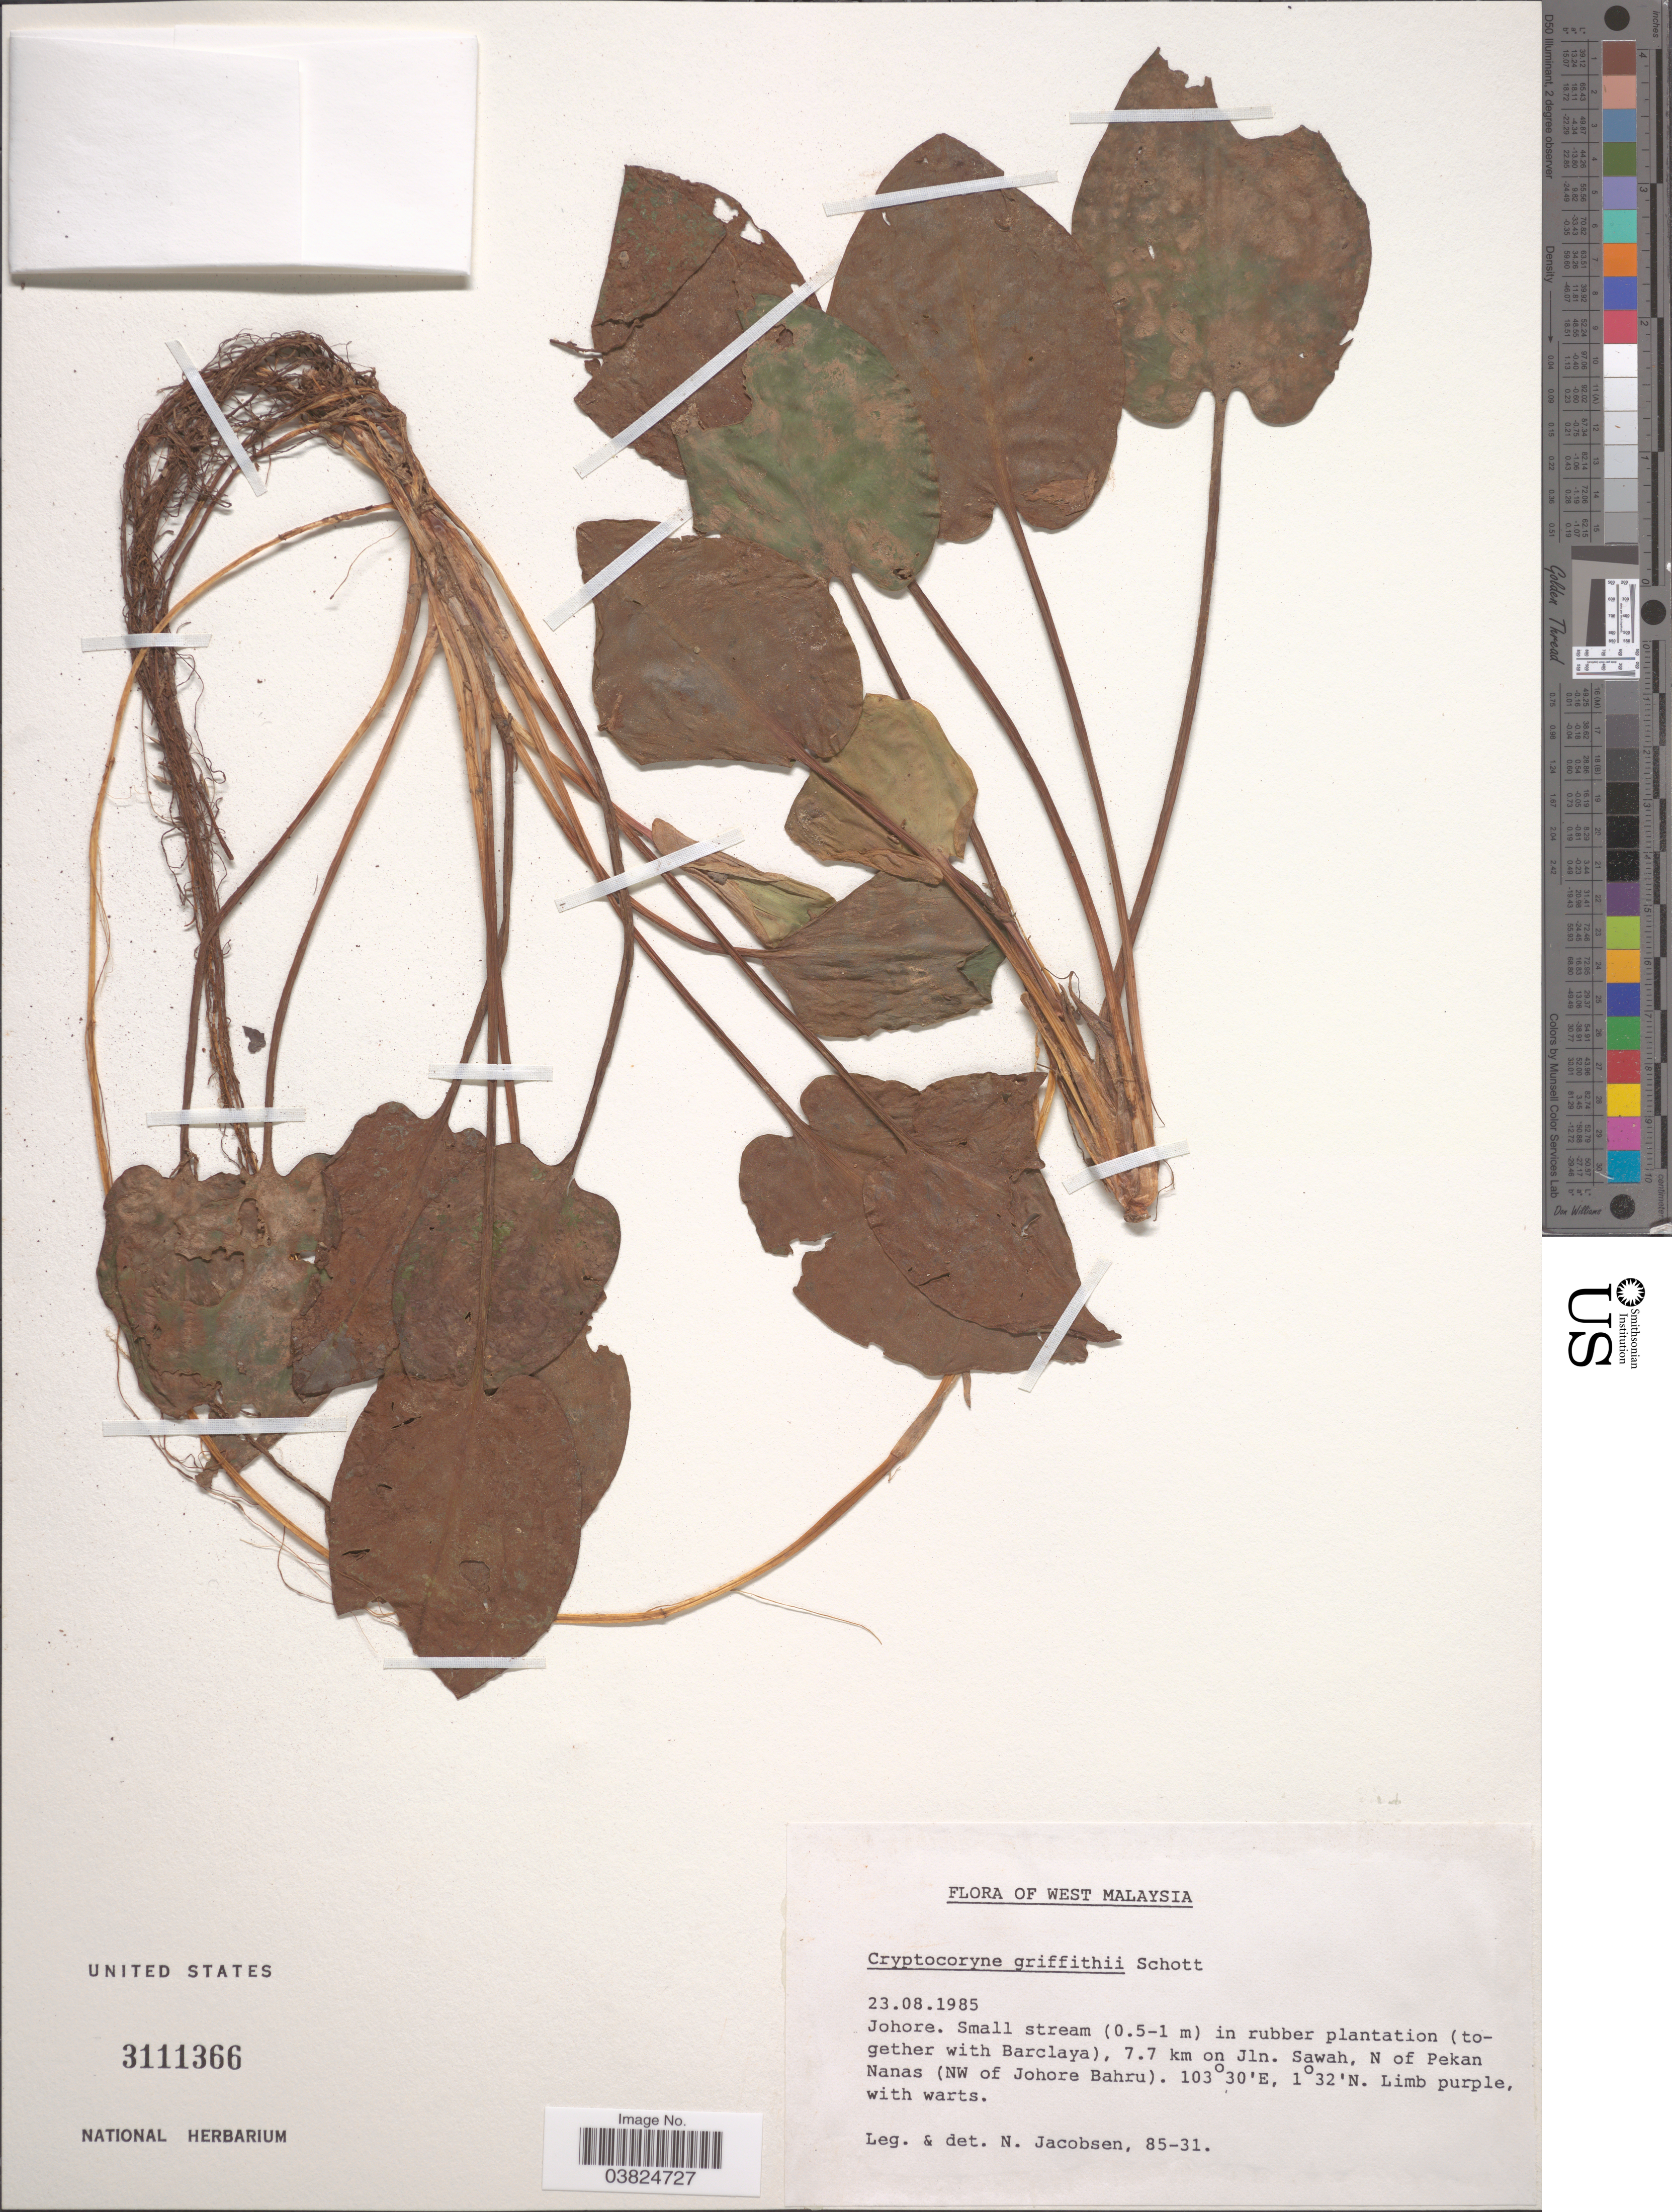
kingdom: Plantae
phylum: Tracheophyta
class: Liliopsida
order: Alismatales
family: Araceae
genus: Cryptocoryne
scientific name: Cryptocoryne griffithii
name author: Schott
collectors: N. Jacobsen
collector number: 85-31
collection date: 1985-08-23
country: Malaysia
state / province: Johor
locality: West Malaysia. Johore. 7.7 km on Jln. Sawah, N of Pekan Nanas (NW of Johore Bahru).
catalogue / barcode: US 3111366